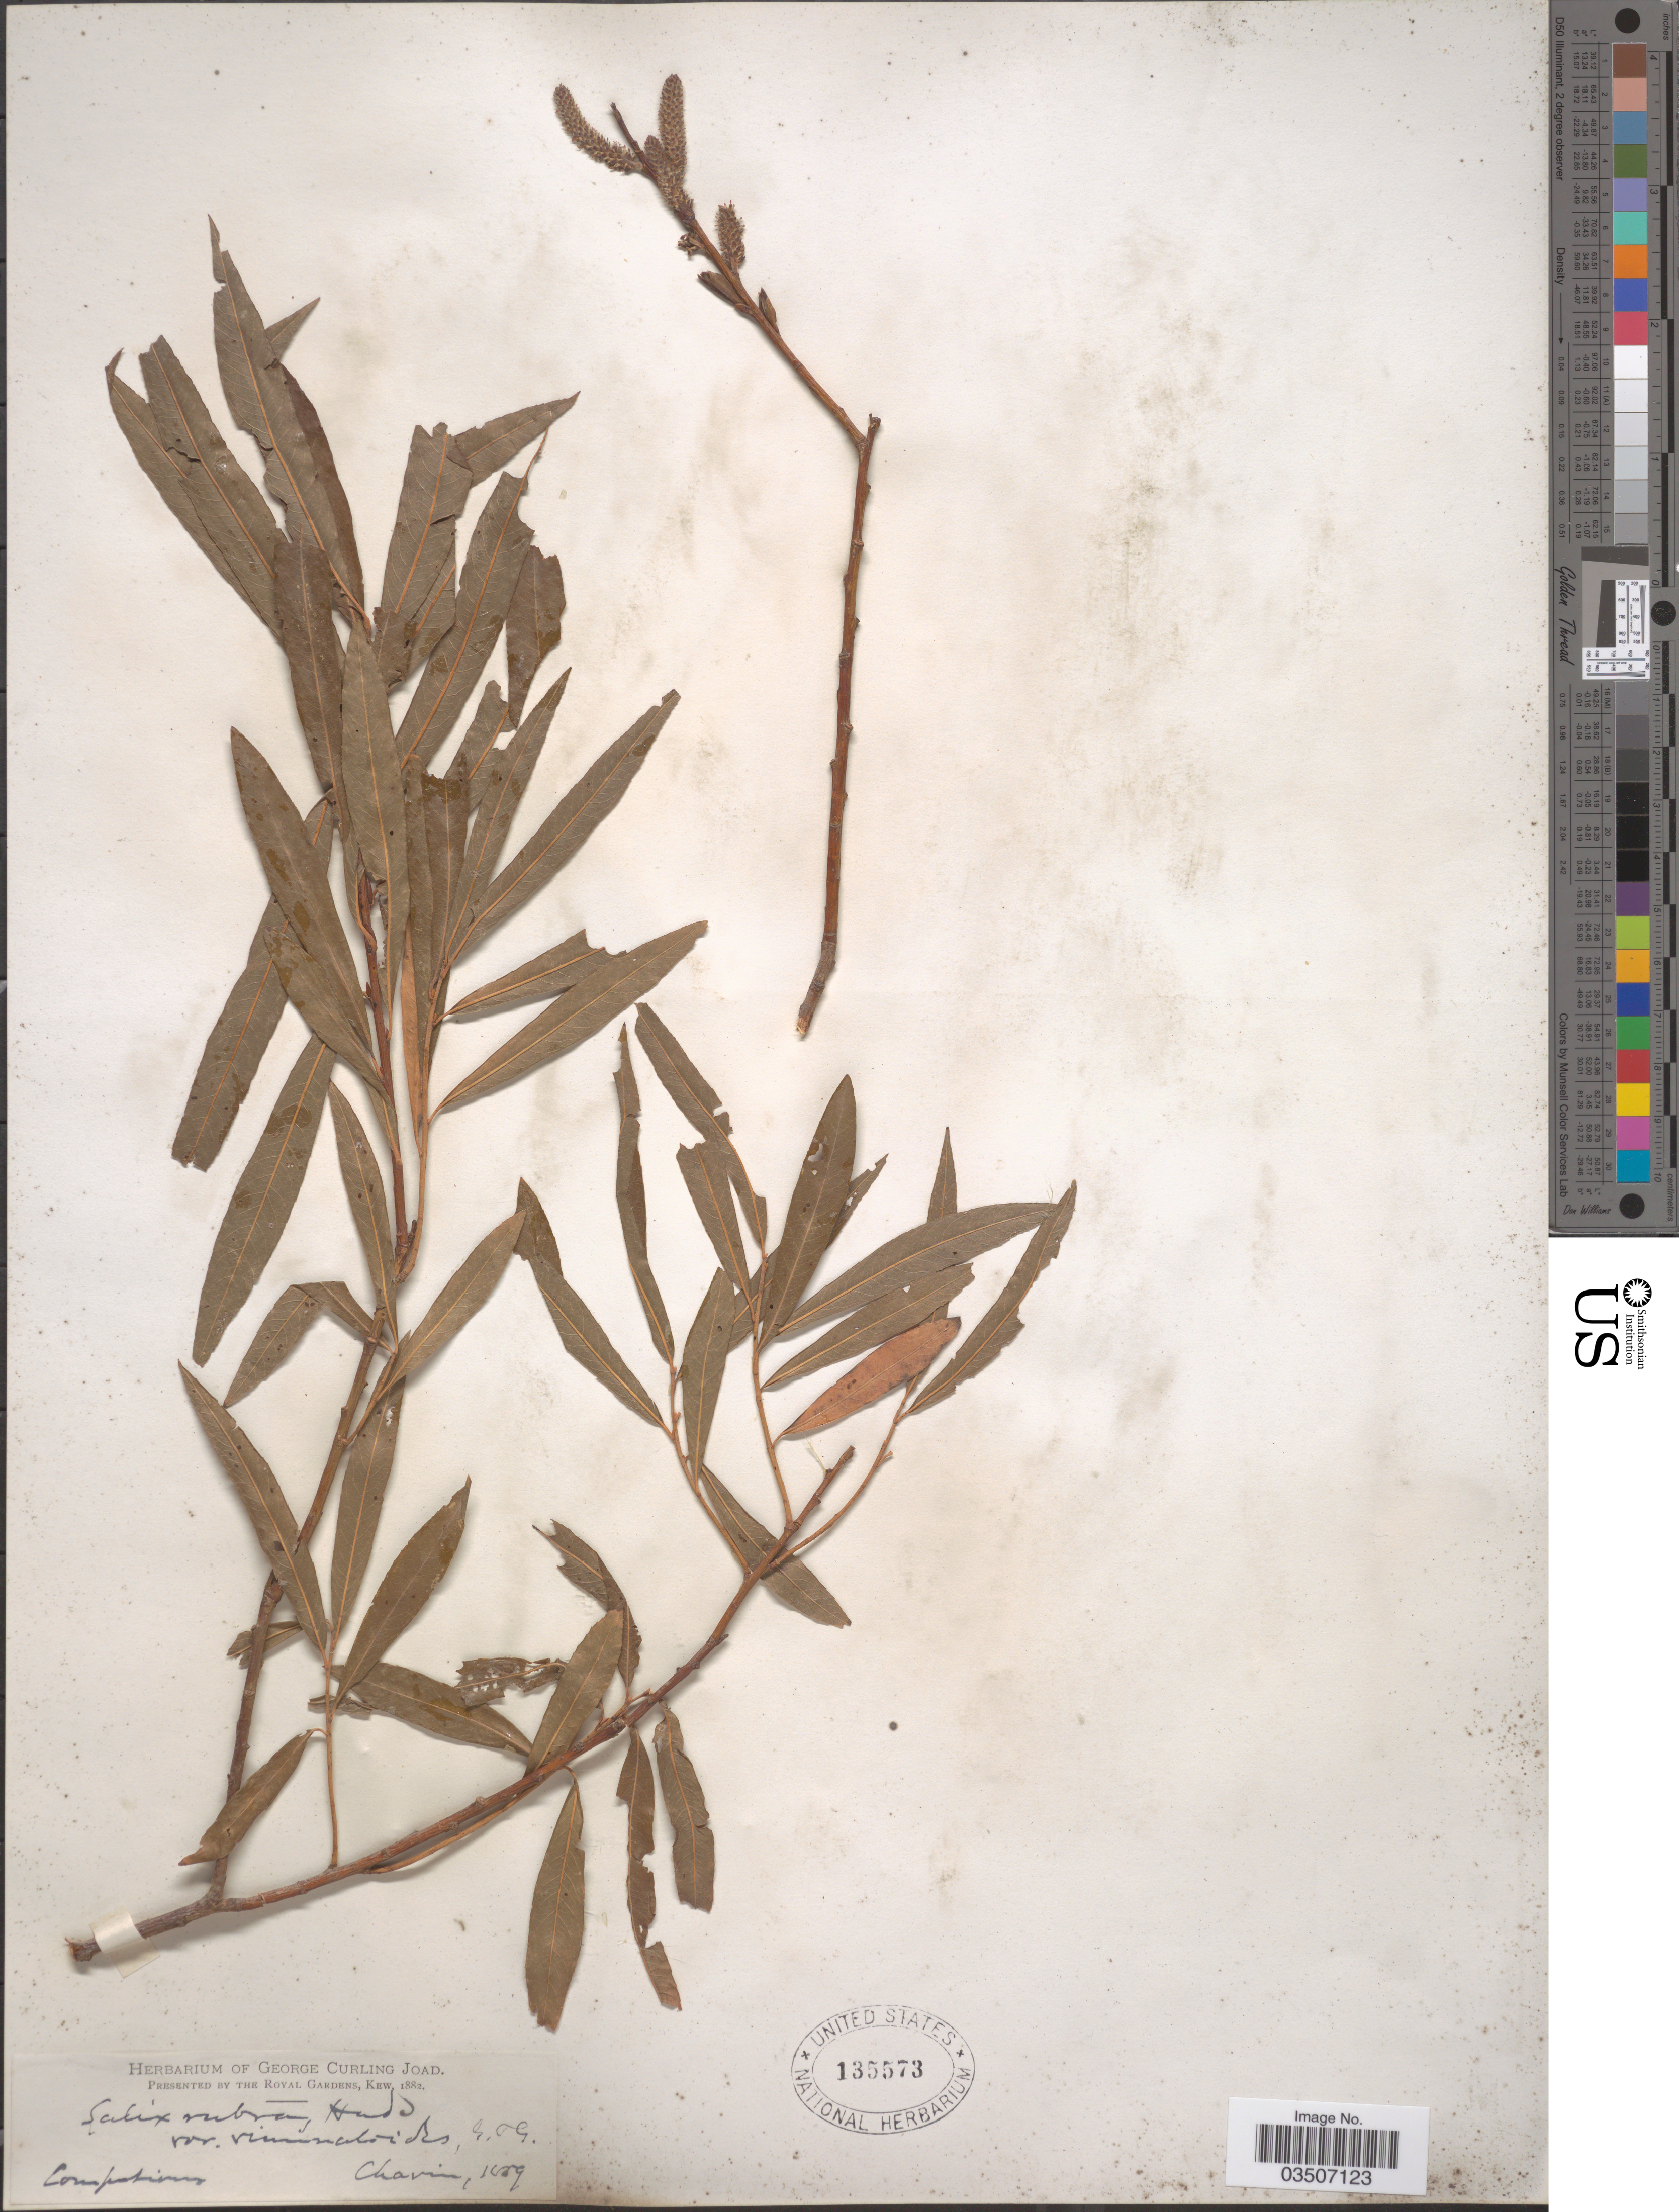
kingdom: Plantae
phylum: Tracheophyta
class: Magnoliopsida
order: Malpighiales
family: Salicaceae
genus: Salix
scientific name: Salix rubra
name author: Huds.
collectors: -. Chavin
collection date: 1889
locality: Compskiums [interpreted].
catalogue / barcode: US 135573